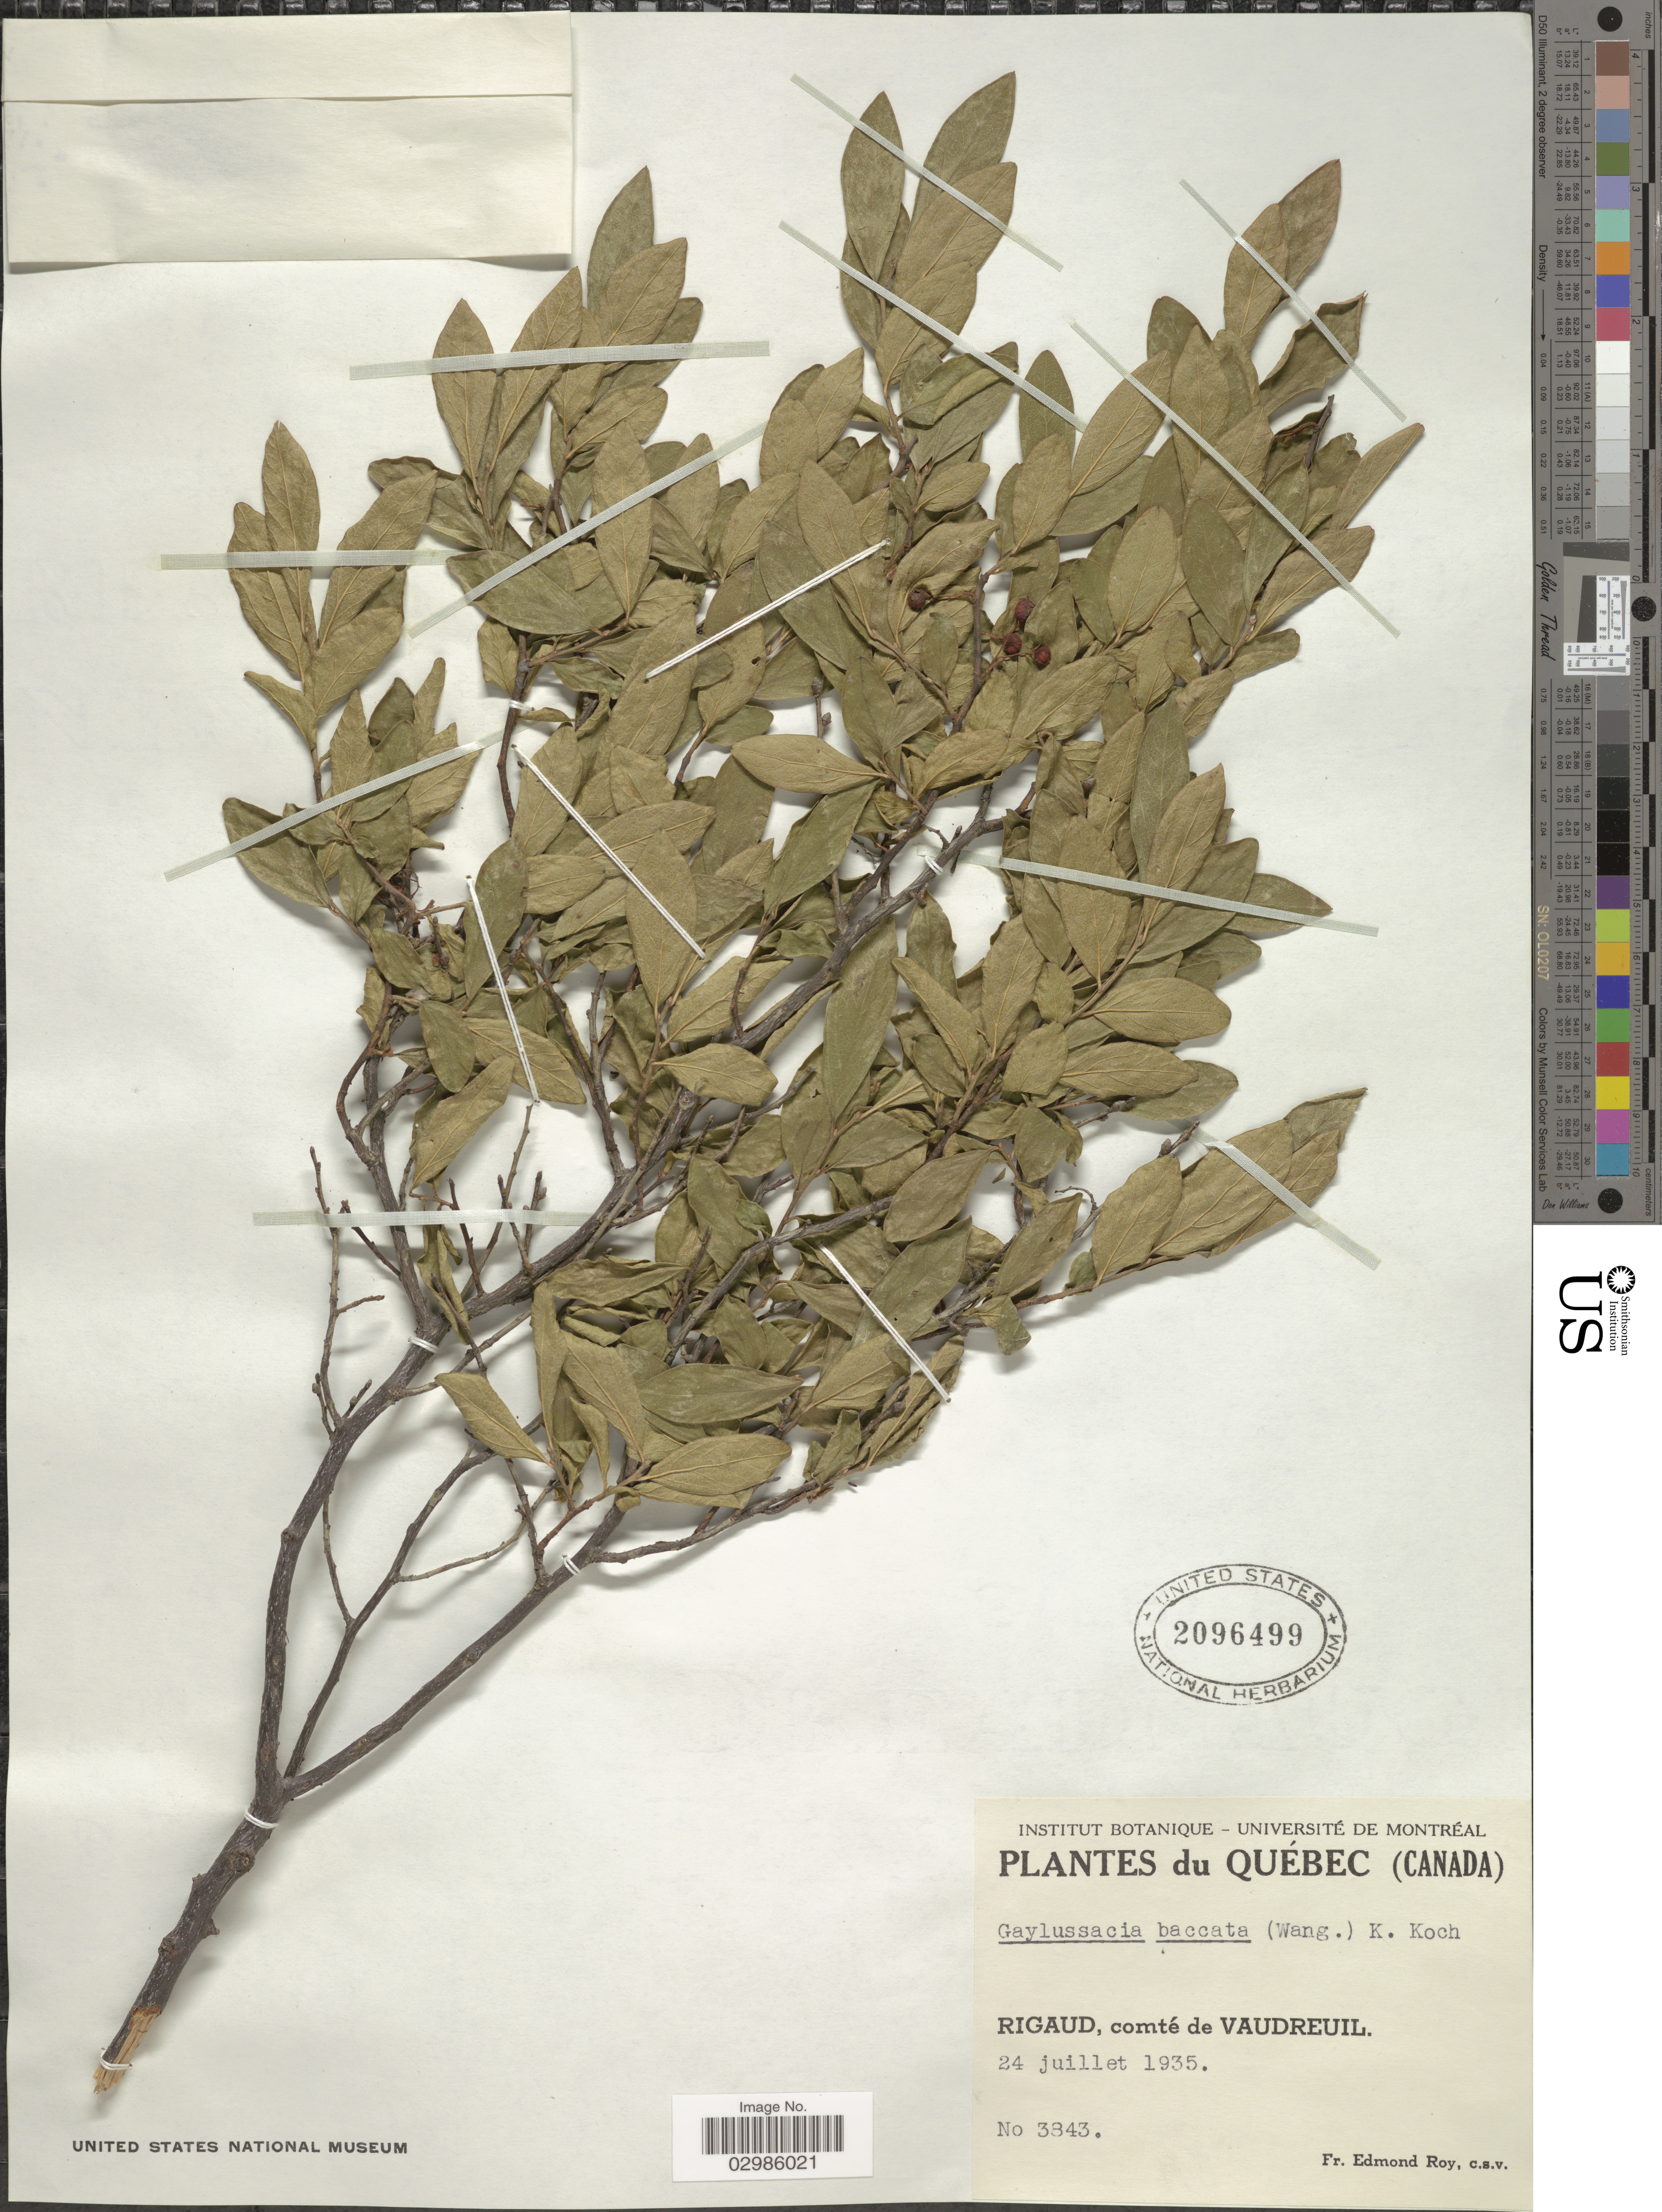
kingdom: Plantae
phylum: Tracheophyta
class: Magnoliopsida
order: Ericales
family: Ericaceae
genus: Gaylussacia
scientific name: Gaylussacia baccata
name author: (Wangenh.) K. Koch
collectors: E. Roy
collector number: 3843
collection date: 1935-07-24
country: Canada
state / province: Quebec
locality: Rigaud, comté de Vaudreuil.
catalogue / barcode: US 2096499